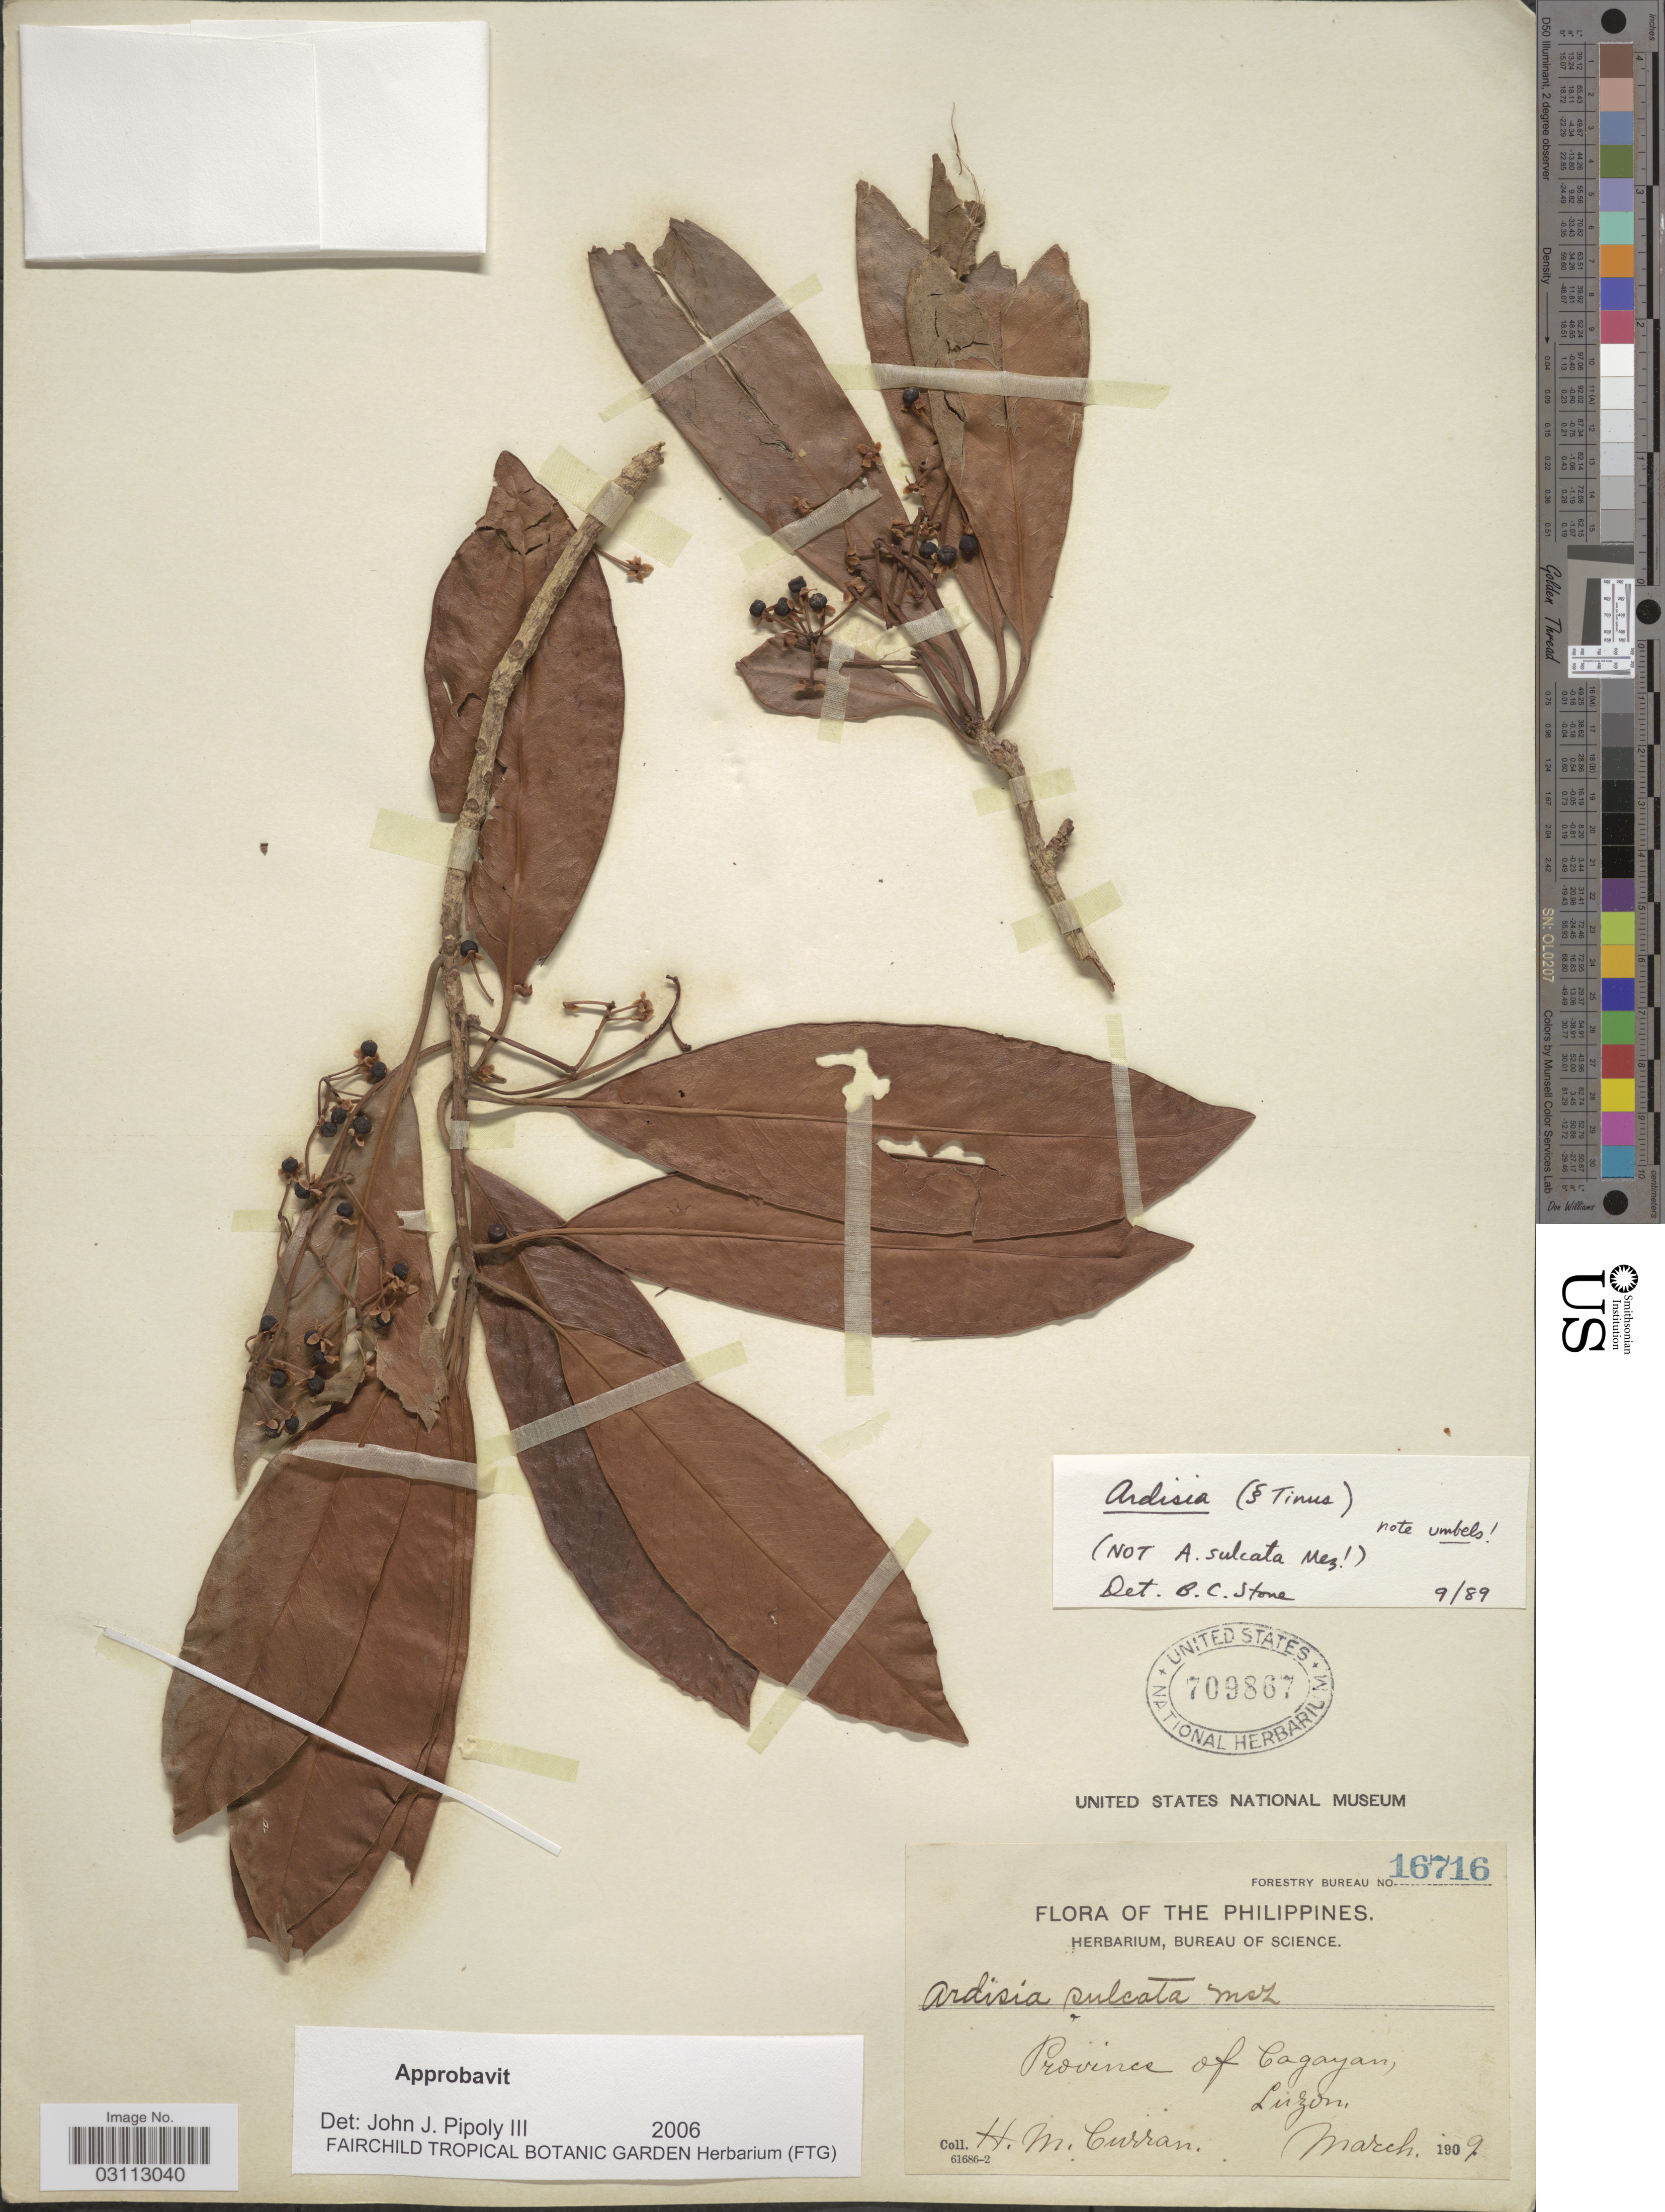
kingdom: Plantae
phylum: Tracheophyta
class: Magnoliopsida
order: Ericales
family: Primulaceae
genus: Ardisia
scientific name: Ardisia sp.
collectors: H. M. Curran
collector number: Forestry Bureau 16716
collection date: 1909-03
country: Philippines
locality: Province of Cagayan. Luzon.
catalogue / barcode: US 709867